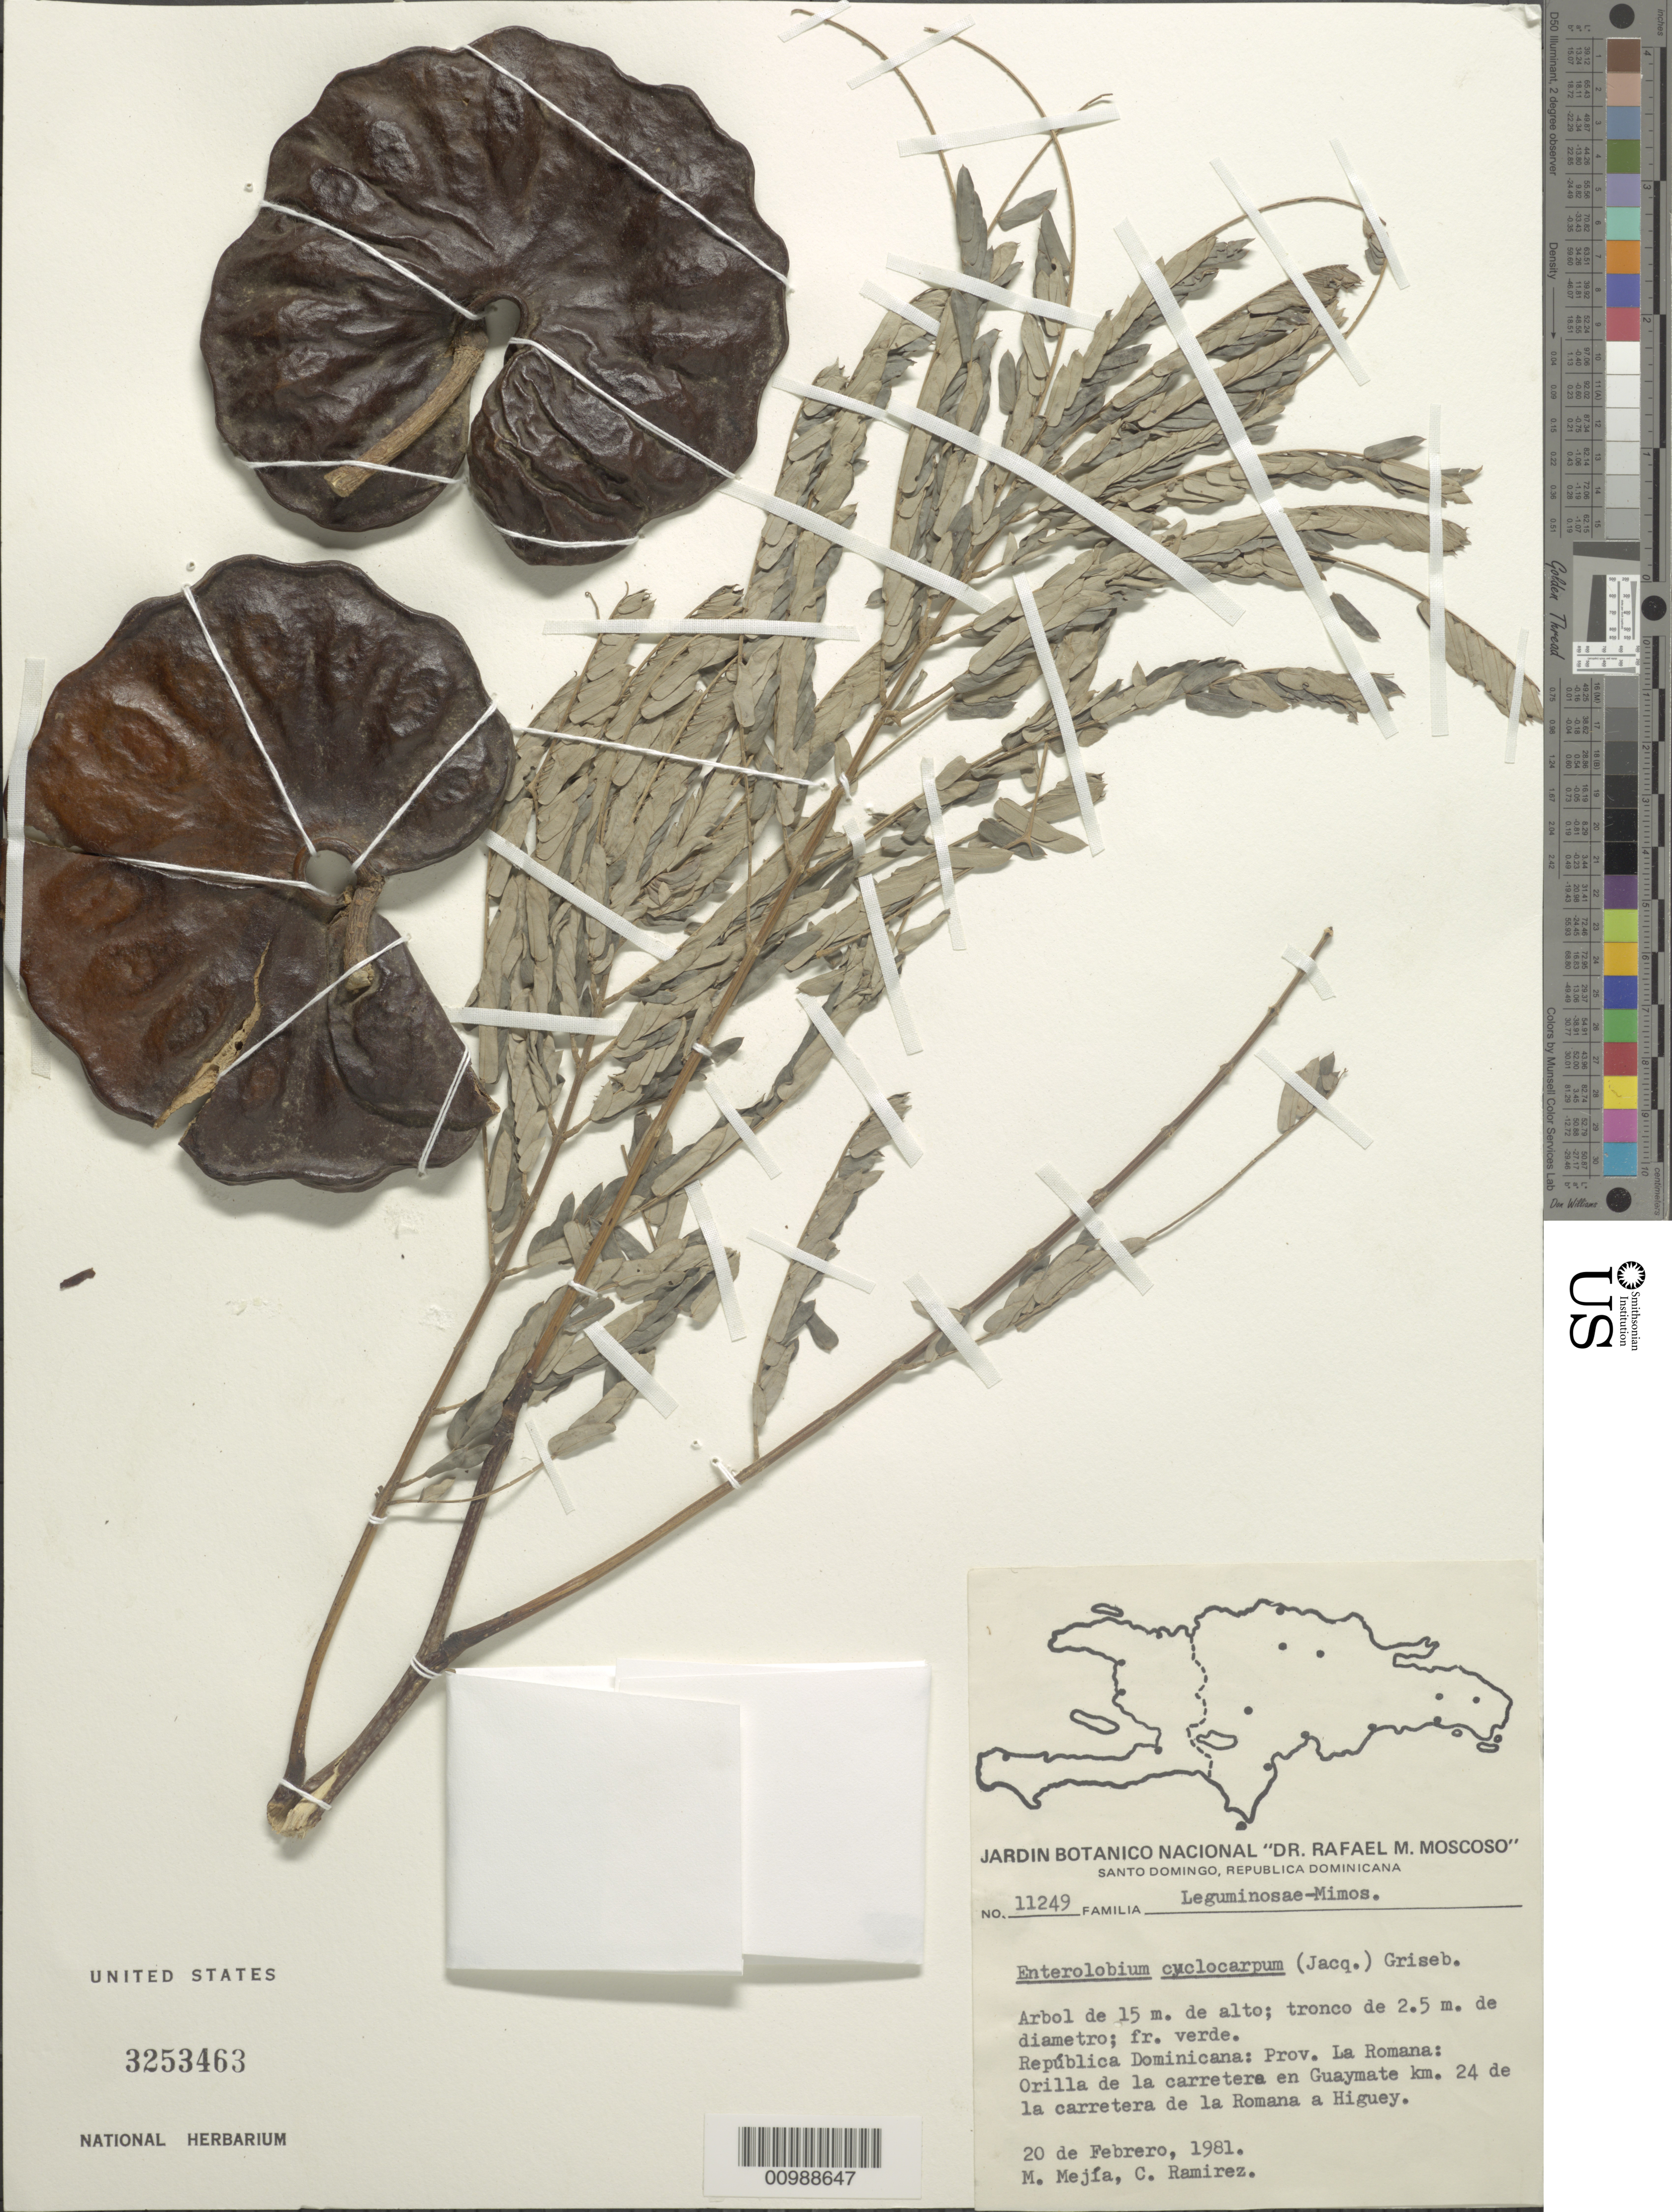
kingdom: Plantae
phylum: Tracheophyta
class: Magnoliopsida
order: Fabales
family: Fabaceae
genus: Enterolobium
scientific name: Enterolobium cyclocarpum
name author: (Jacq.) Griseb.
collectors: M. Mejia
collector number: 11249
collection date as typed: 20 Feb 1981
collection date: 1981-02-20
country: Dominican Republic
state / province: La Romana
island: Hispaniola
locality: Bordering the highway in Guaymate, 24 km. from the highway of Romana and Higuey.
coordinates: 0 N, 0 E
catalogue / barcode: US 3253463